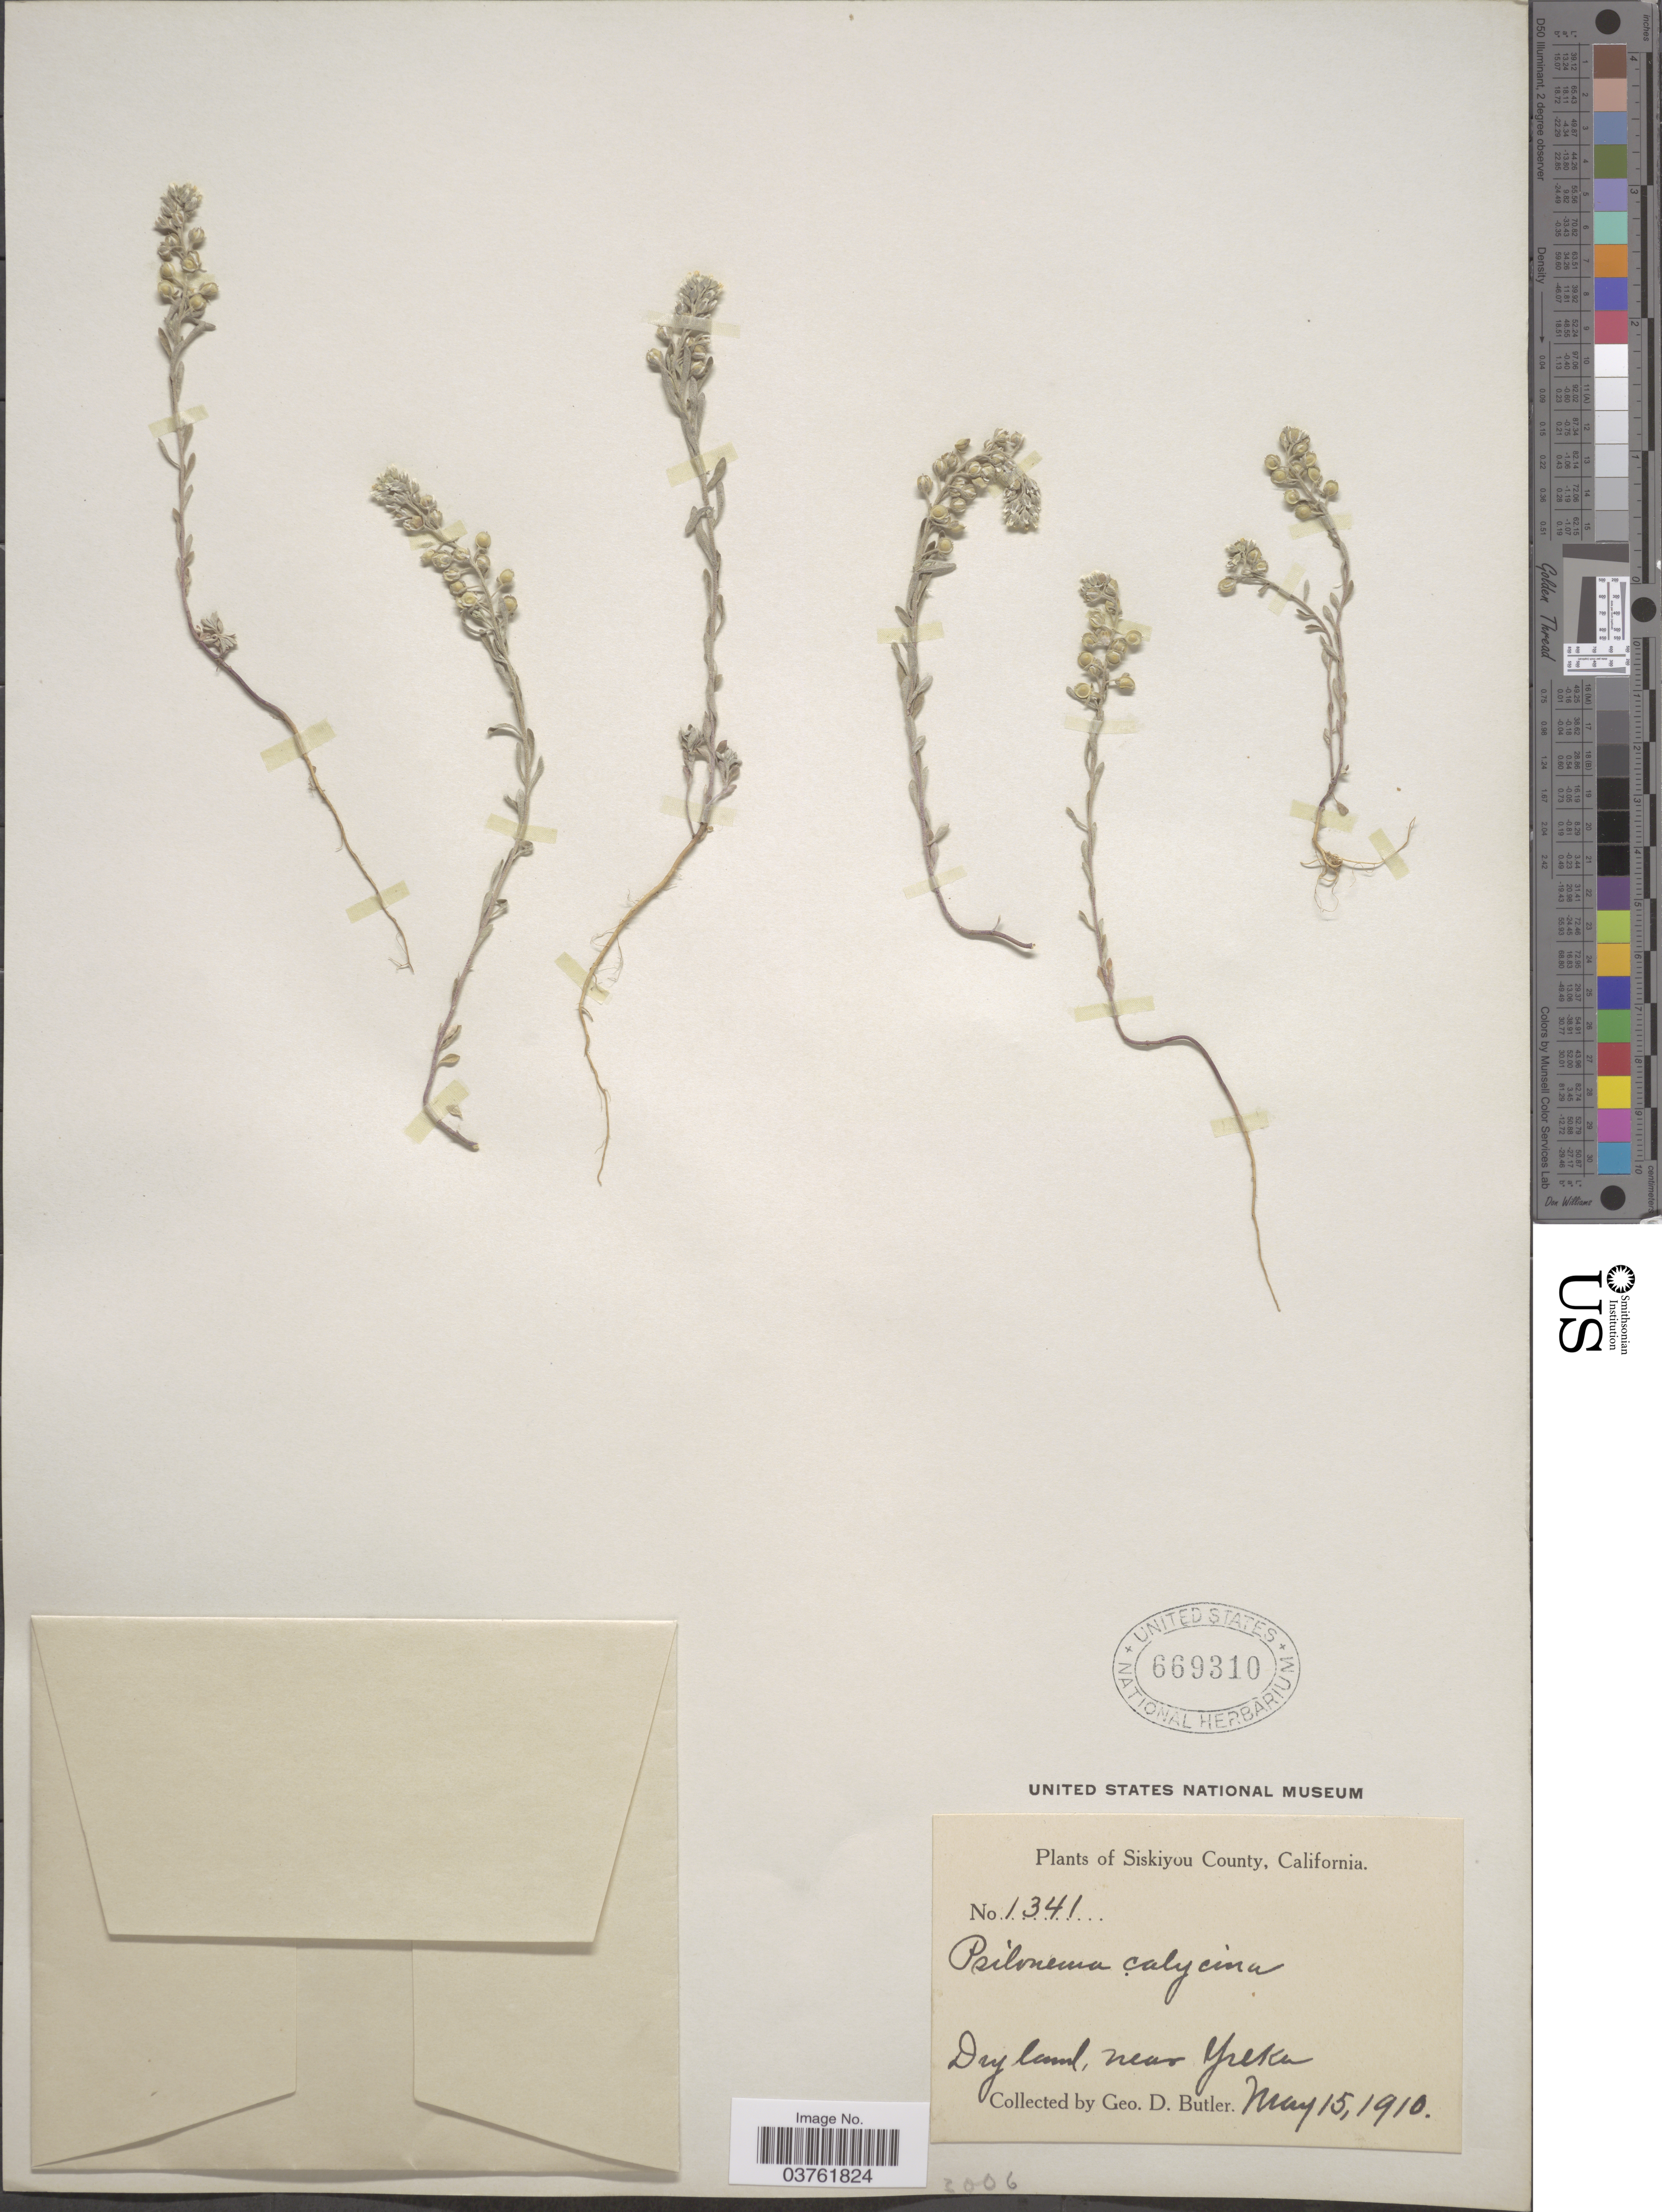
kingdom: Plantae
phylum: Tracheophyta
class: Magnoliopsida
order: Brassicales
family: Brassicaceae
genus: Alyssum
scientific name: Alyssum alyssoides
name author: (L.) L.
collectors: G. D. Butler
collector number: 1341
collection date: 1910-05-15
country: United States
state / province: California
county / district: Siskiyou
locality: Siskiyou County. Dry land, near Yreka.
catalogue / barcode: US 669310